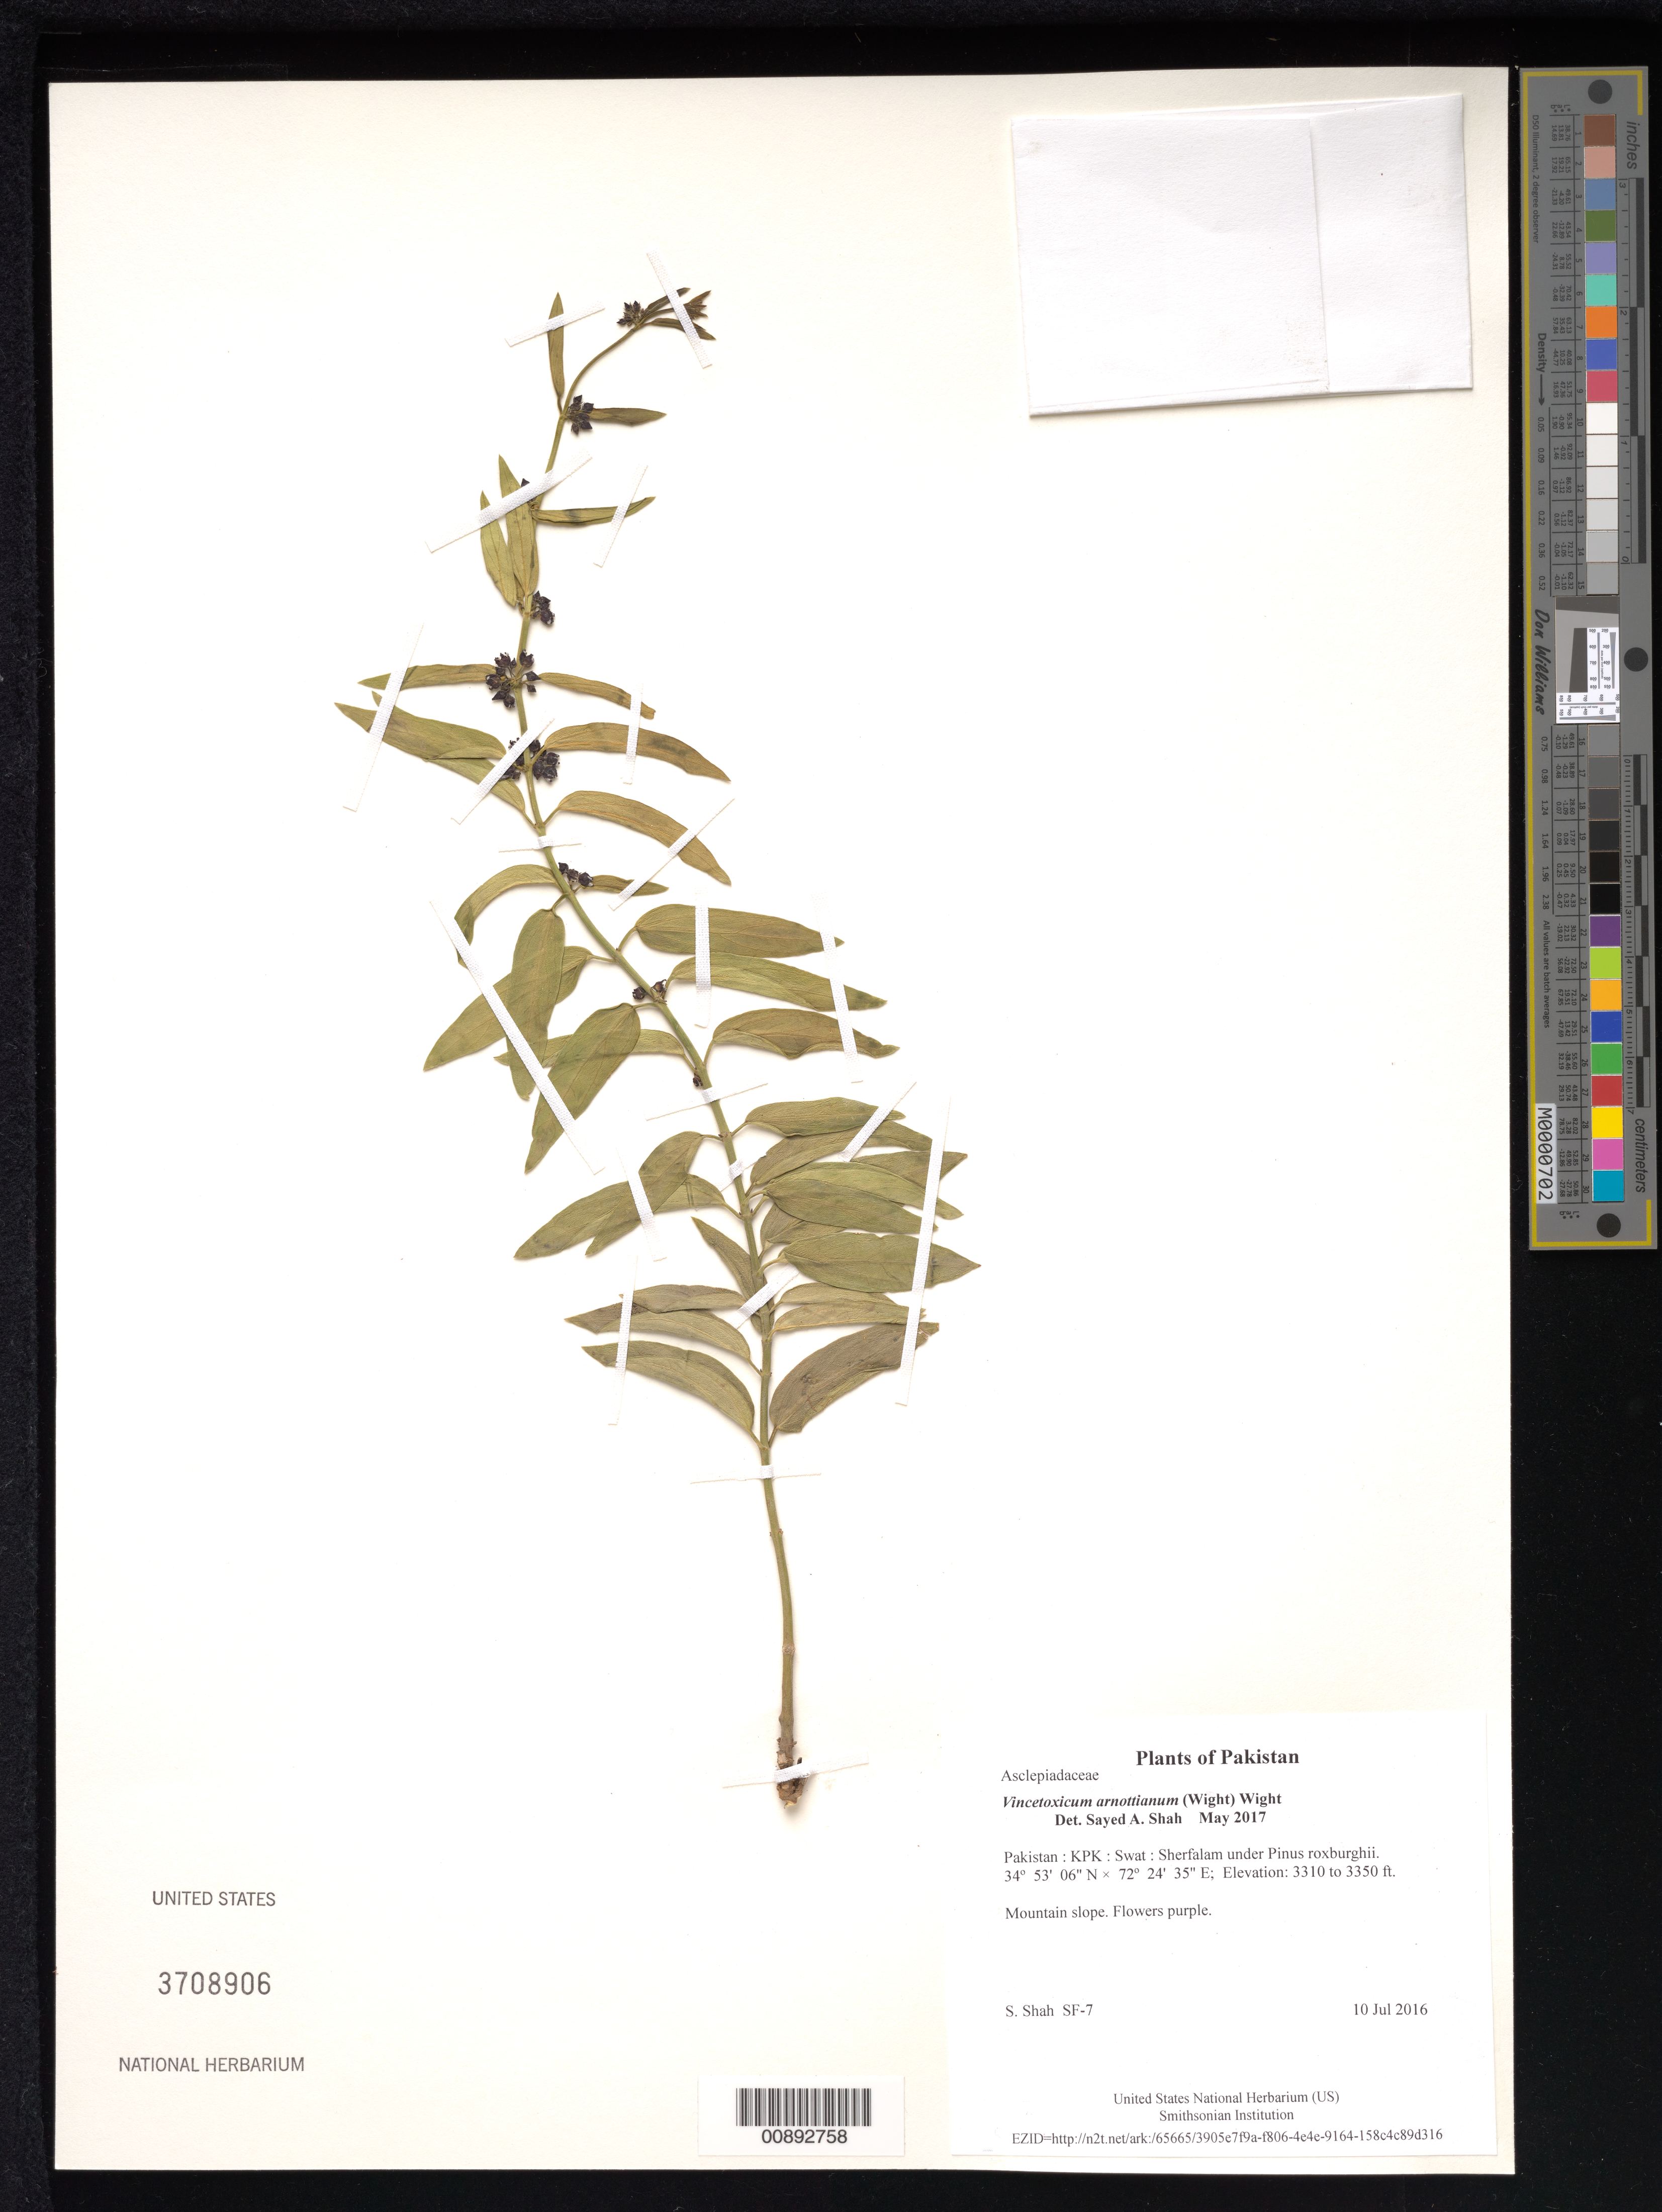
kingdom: Plantae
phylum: Tracheophyta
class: Magnoliopsida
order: Gentianales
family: Apocynaceae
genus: Vincetoxicum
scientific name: Vincetoxicum arnottianum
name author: (Wight) Wight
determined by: Shah, Sayed Afzal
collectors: S. A. Shah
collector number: SF-7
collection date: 2016-07-10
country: Pakistan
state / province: Khyber Pakhtunkhwa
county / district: Swat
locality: Sherfalam under Pinus roxburghii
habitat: Mountain slope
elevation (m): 1009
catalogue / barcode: US 3708906